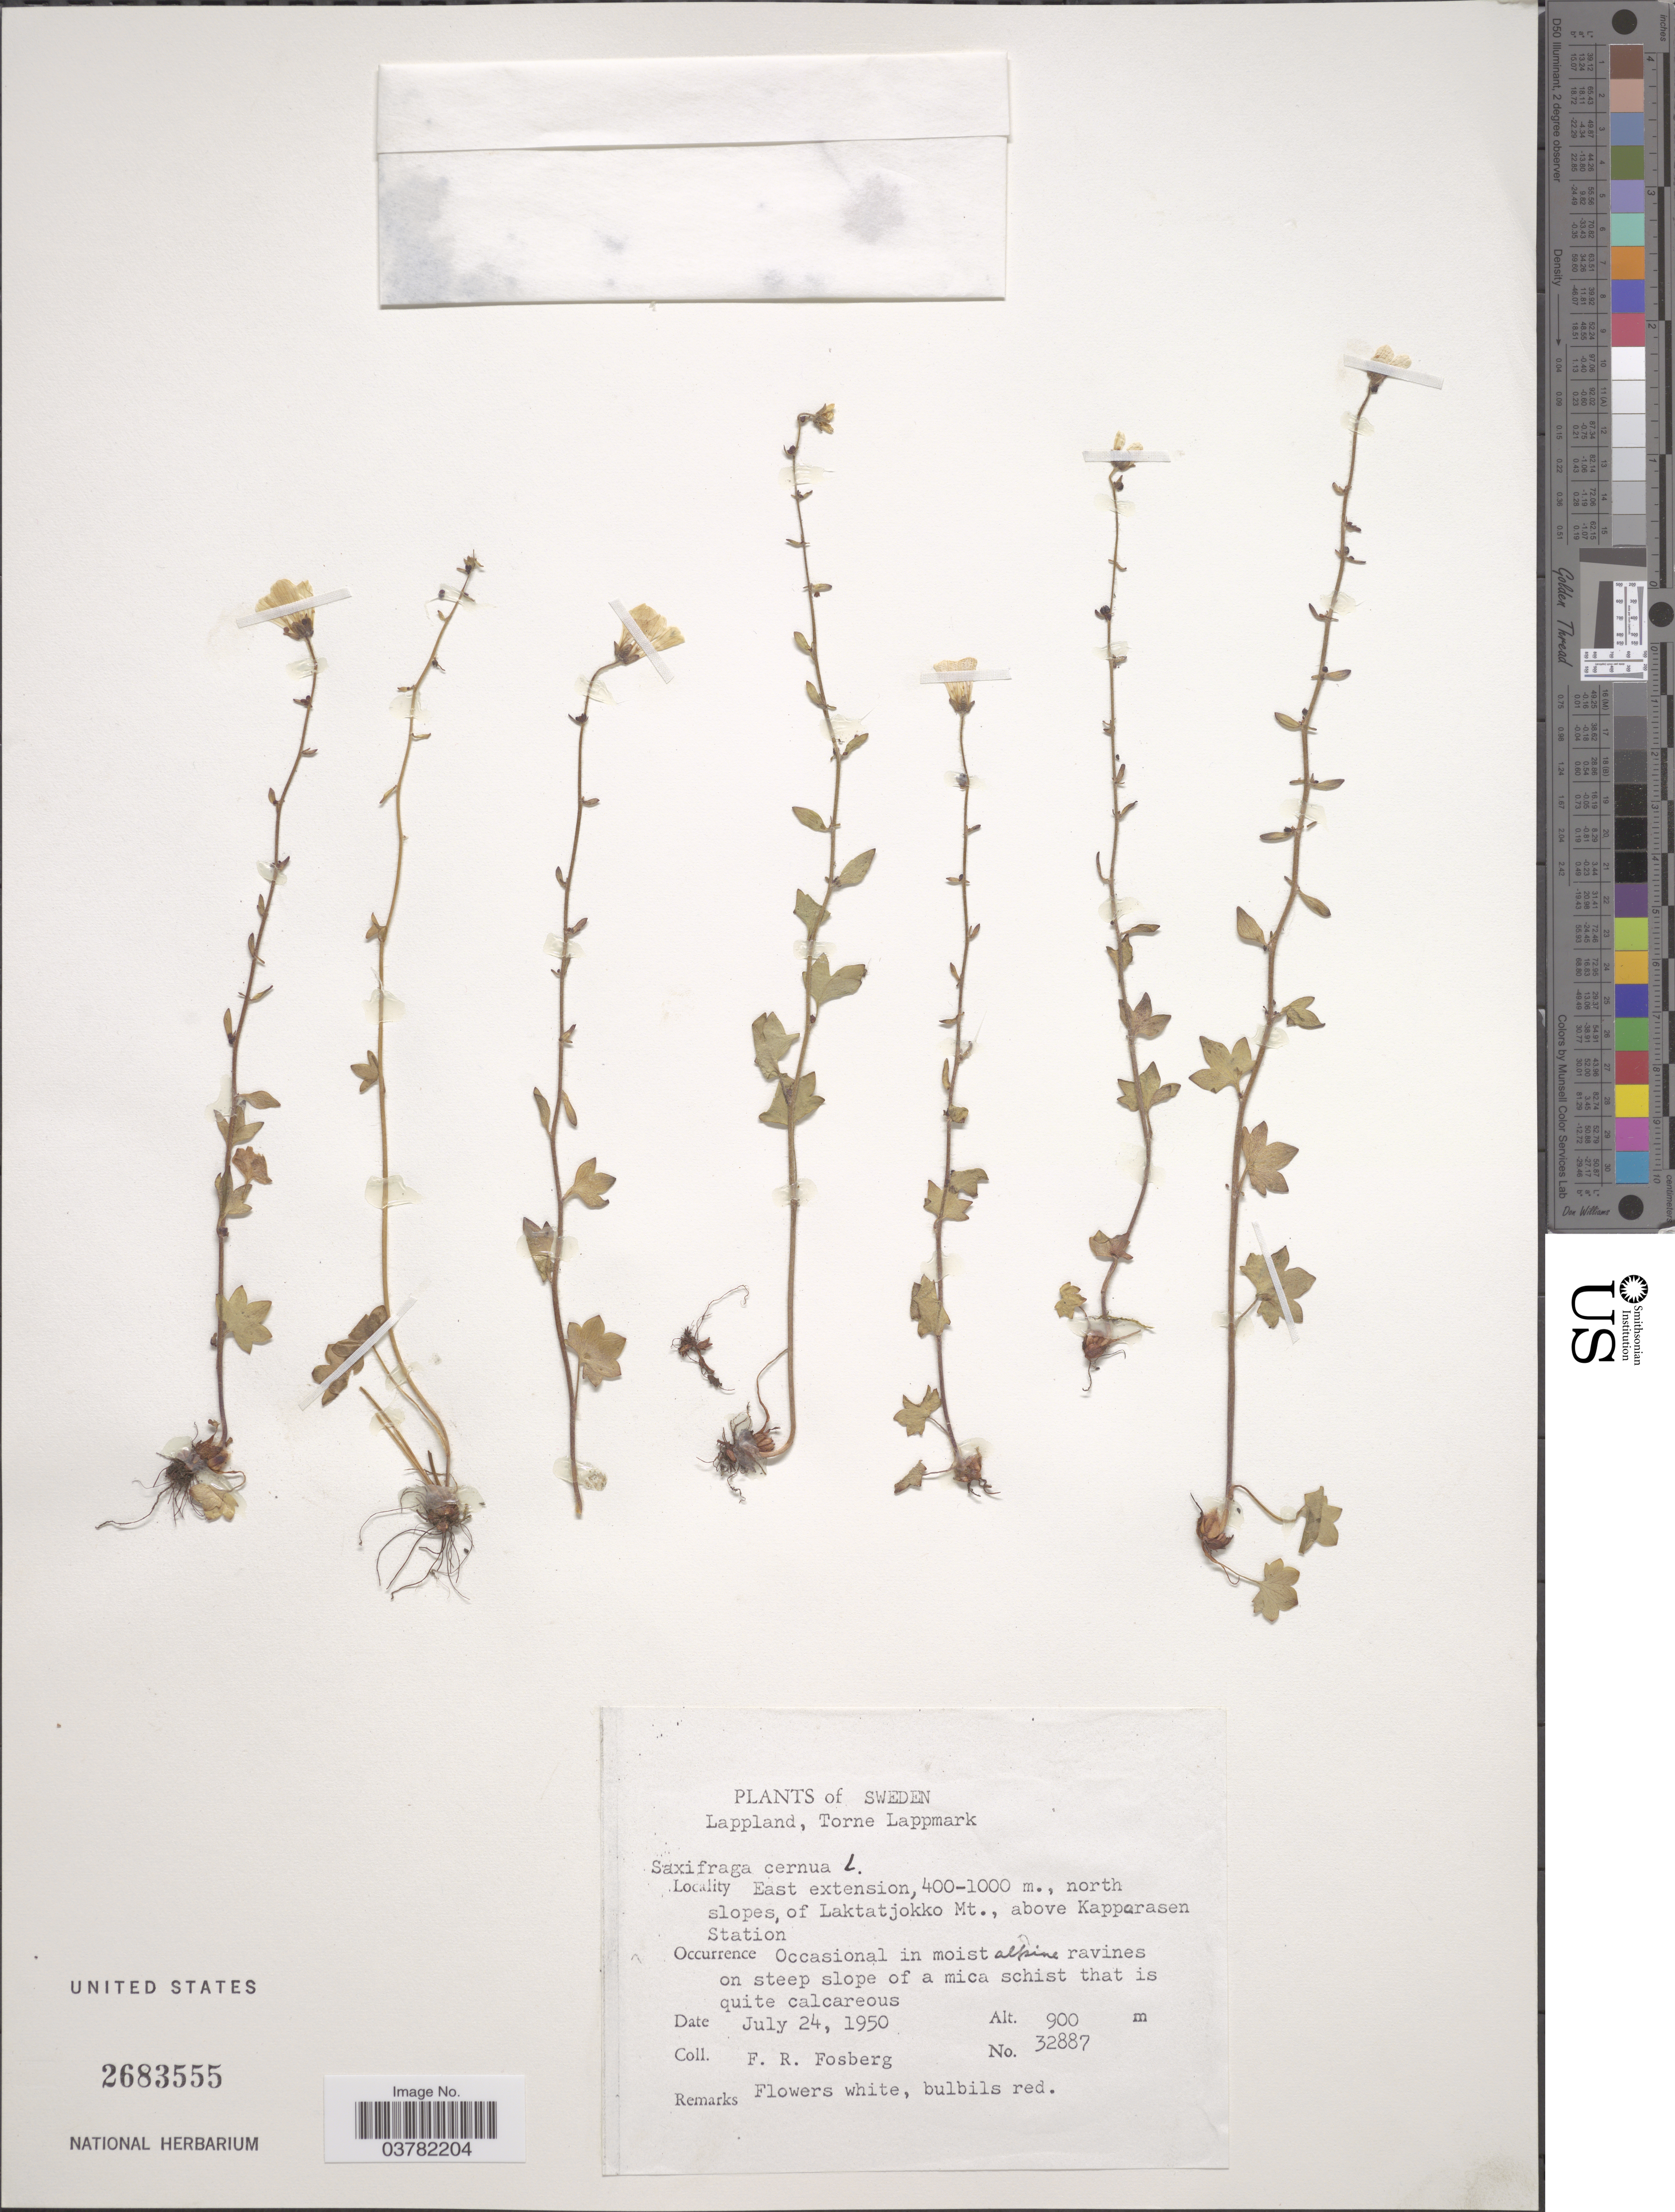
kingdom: Plantae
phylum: Tracheophyta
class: Magnoliopsida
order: Saxifragales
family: Saxifragaceae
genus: Saxifraga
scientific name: Saxifraga cernua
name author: L.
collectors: F. R. Fosberg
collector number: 32887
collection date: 1950-07-24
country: Sweden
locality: Lappland, Torne Lappmark. East extension, 400-1000 m., north slopes, of Laktatjokko Mt., above Kapparasen Station.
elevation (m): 900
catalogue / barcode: US 2683555